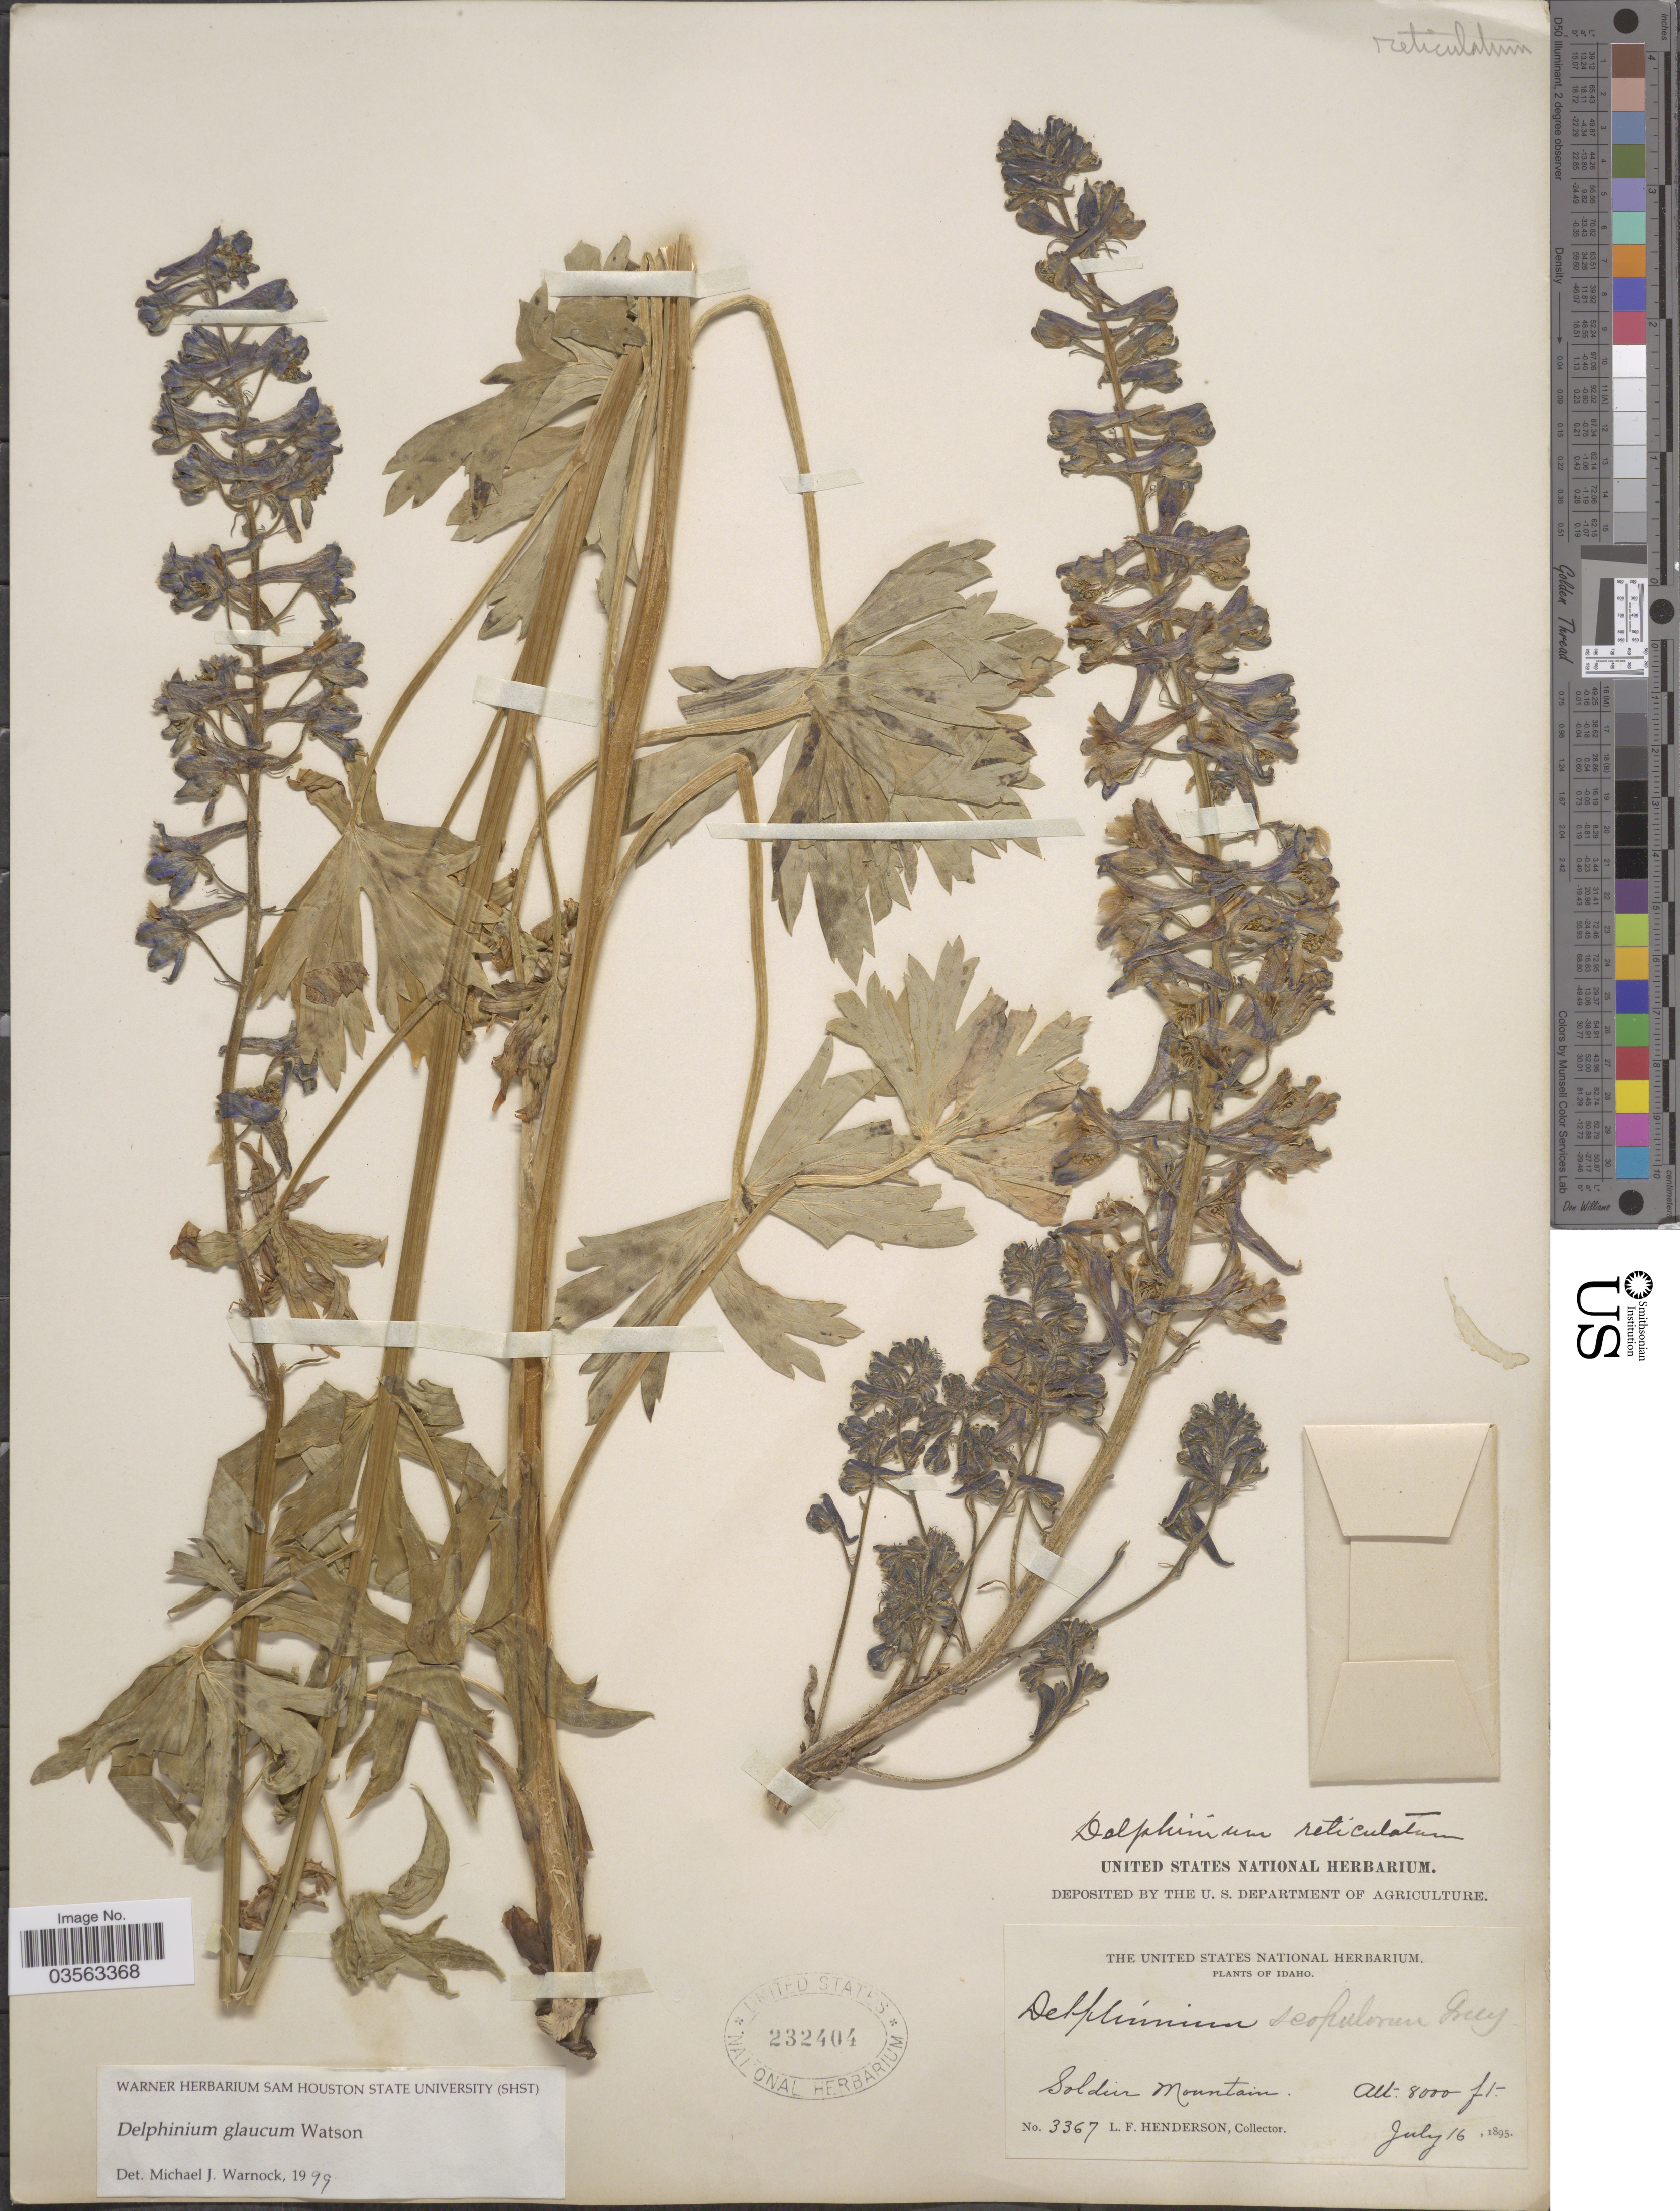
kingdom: Plantae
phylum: Tracheophyta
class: Magnoliopsida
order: Ranunculales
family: Ranunculaceae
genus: Delphinium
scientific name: Delphinium glaucum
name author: S. Watson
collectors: L. Henderson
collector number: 3367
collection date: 1895-07-16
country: United States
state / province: Idaho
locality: Soldier Mountain.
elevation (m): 2438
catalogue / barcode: US 232404